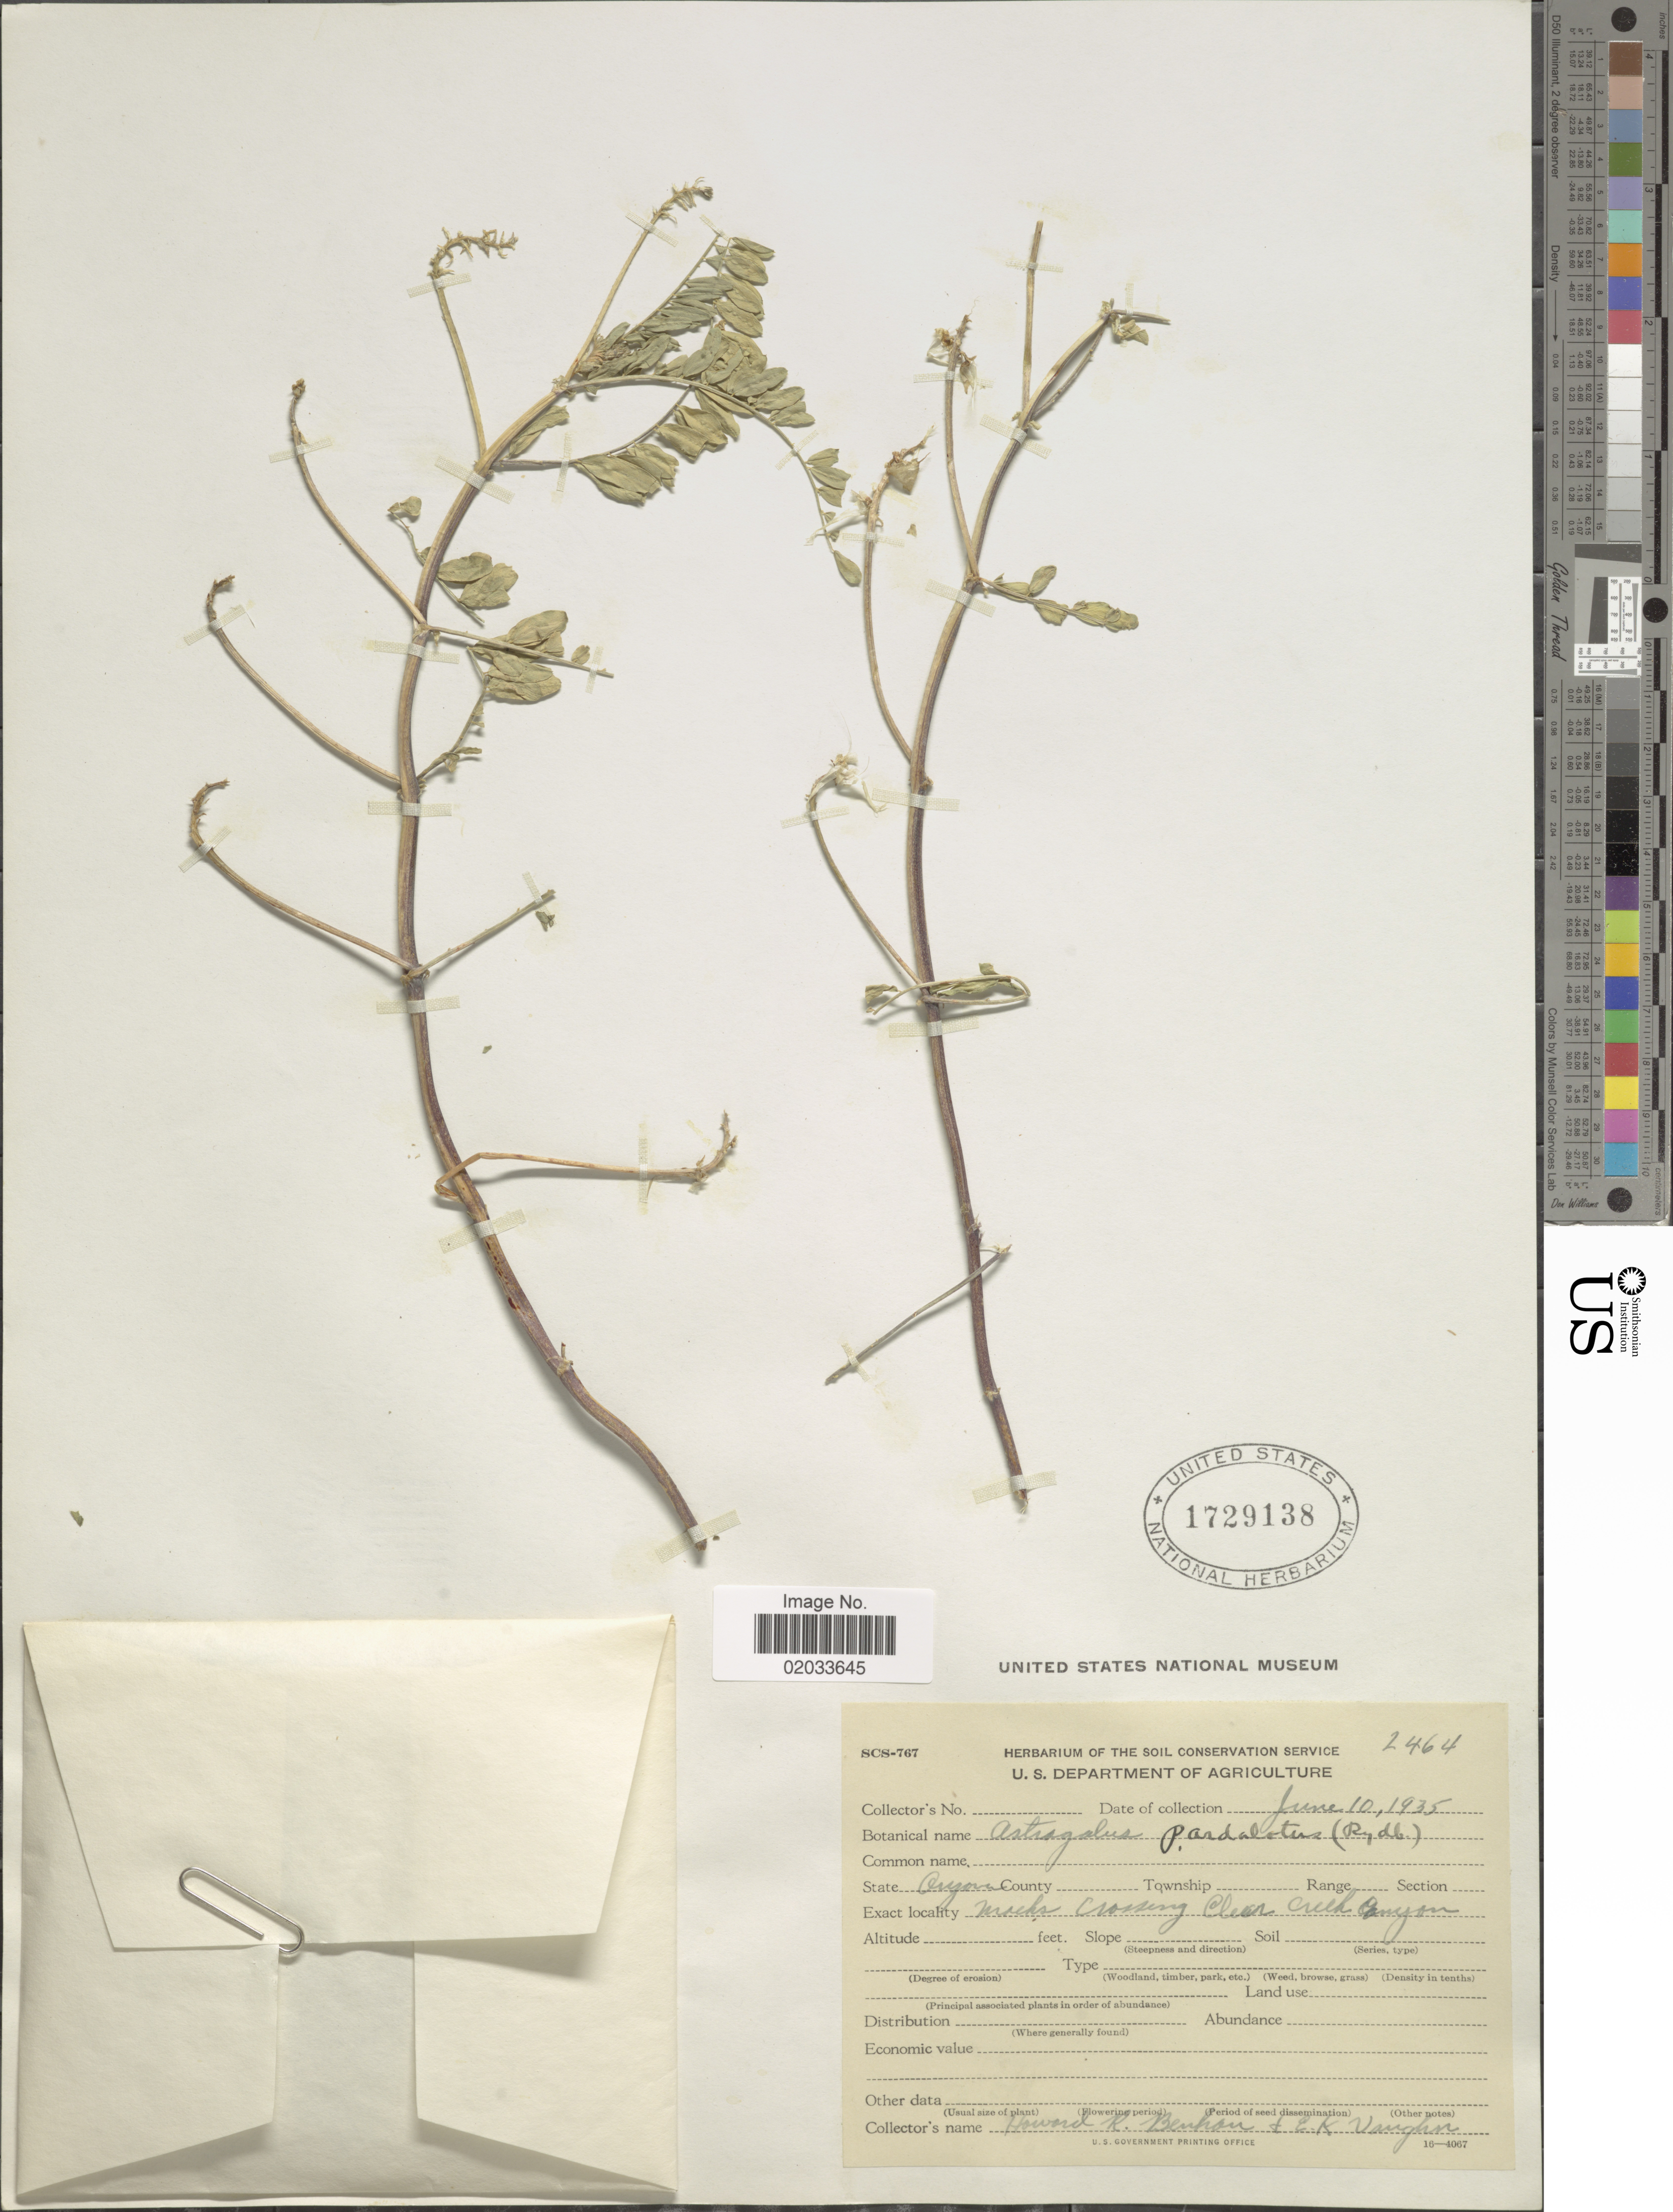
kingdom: Plantae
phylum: Tracheophyta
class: Magnoliopsida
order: Fabales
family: Fabaceae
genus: Astragalus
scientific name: Astragalus pardalinus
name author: (Rydb.) Barneby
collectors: H. Benham & E. Vaughn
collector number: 2464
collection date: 1935-06-10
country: United States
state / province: Arizona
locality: Macks Crossing Clear Creek Canyon.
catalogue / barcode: US 1729138